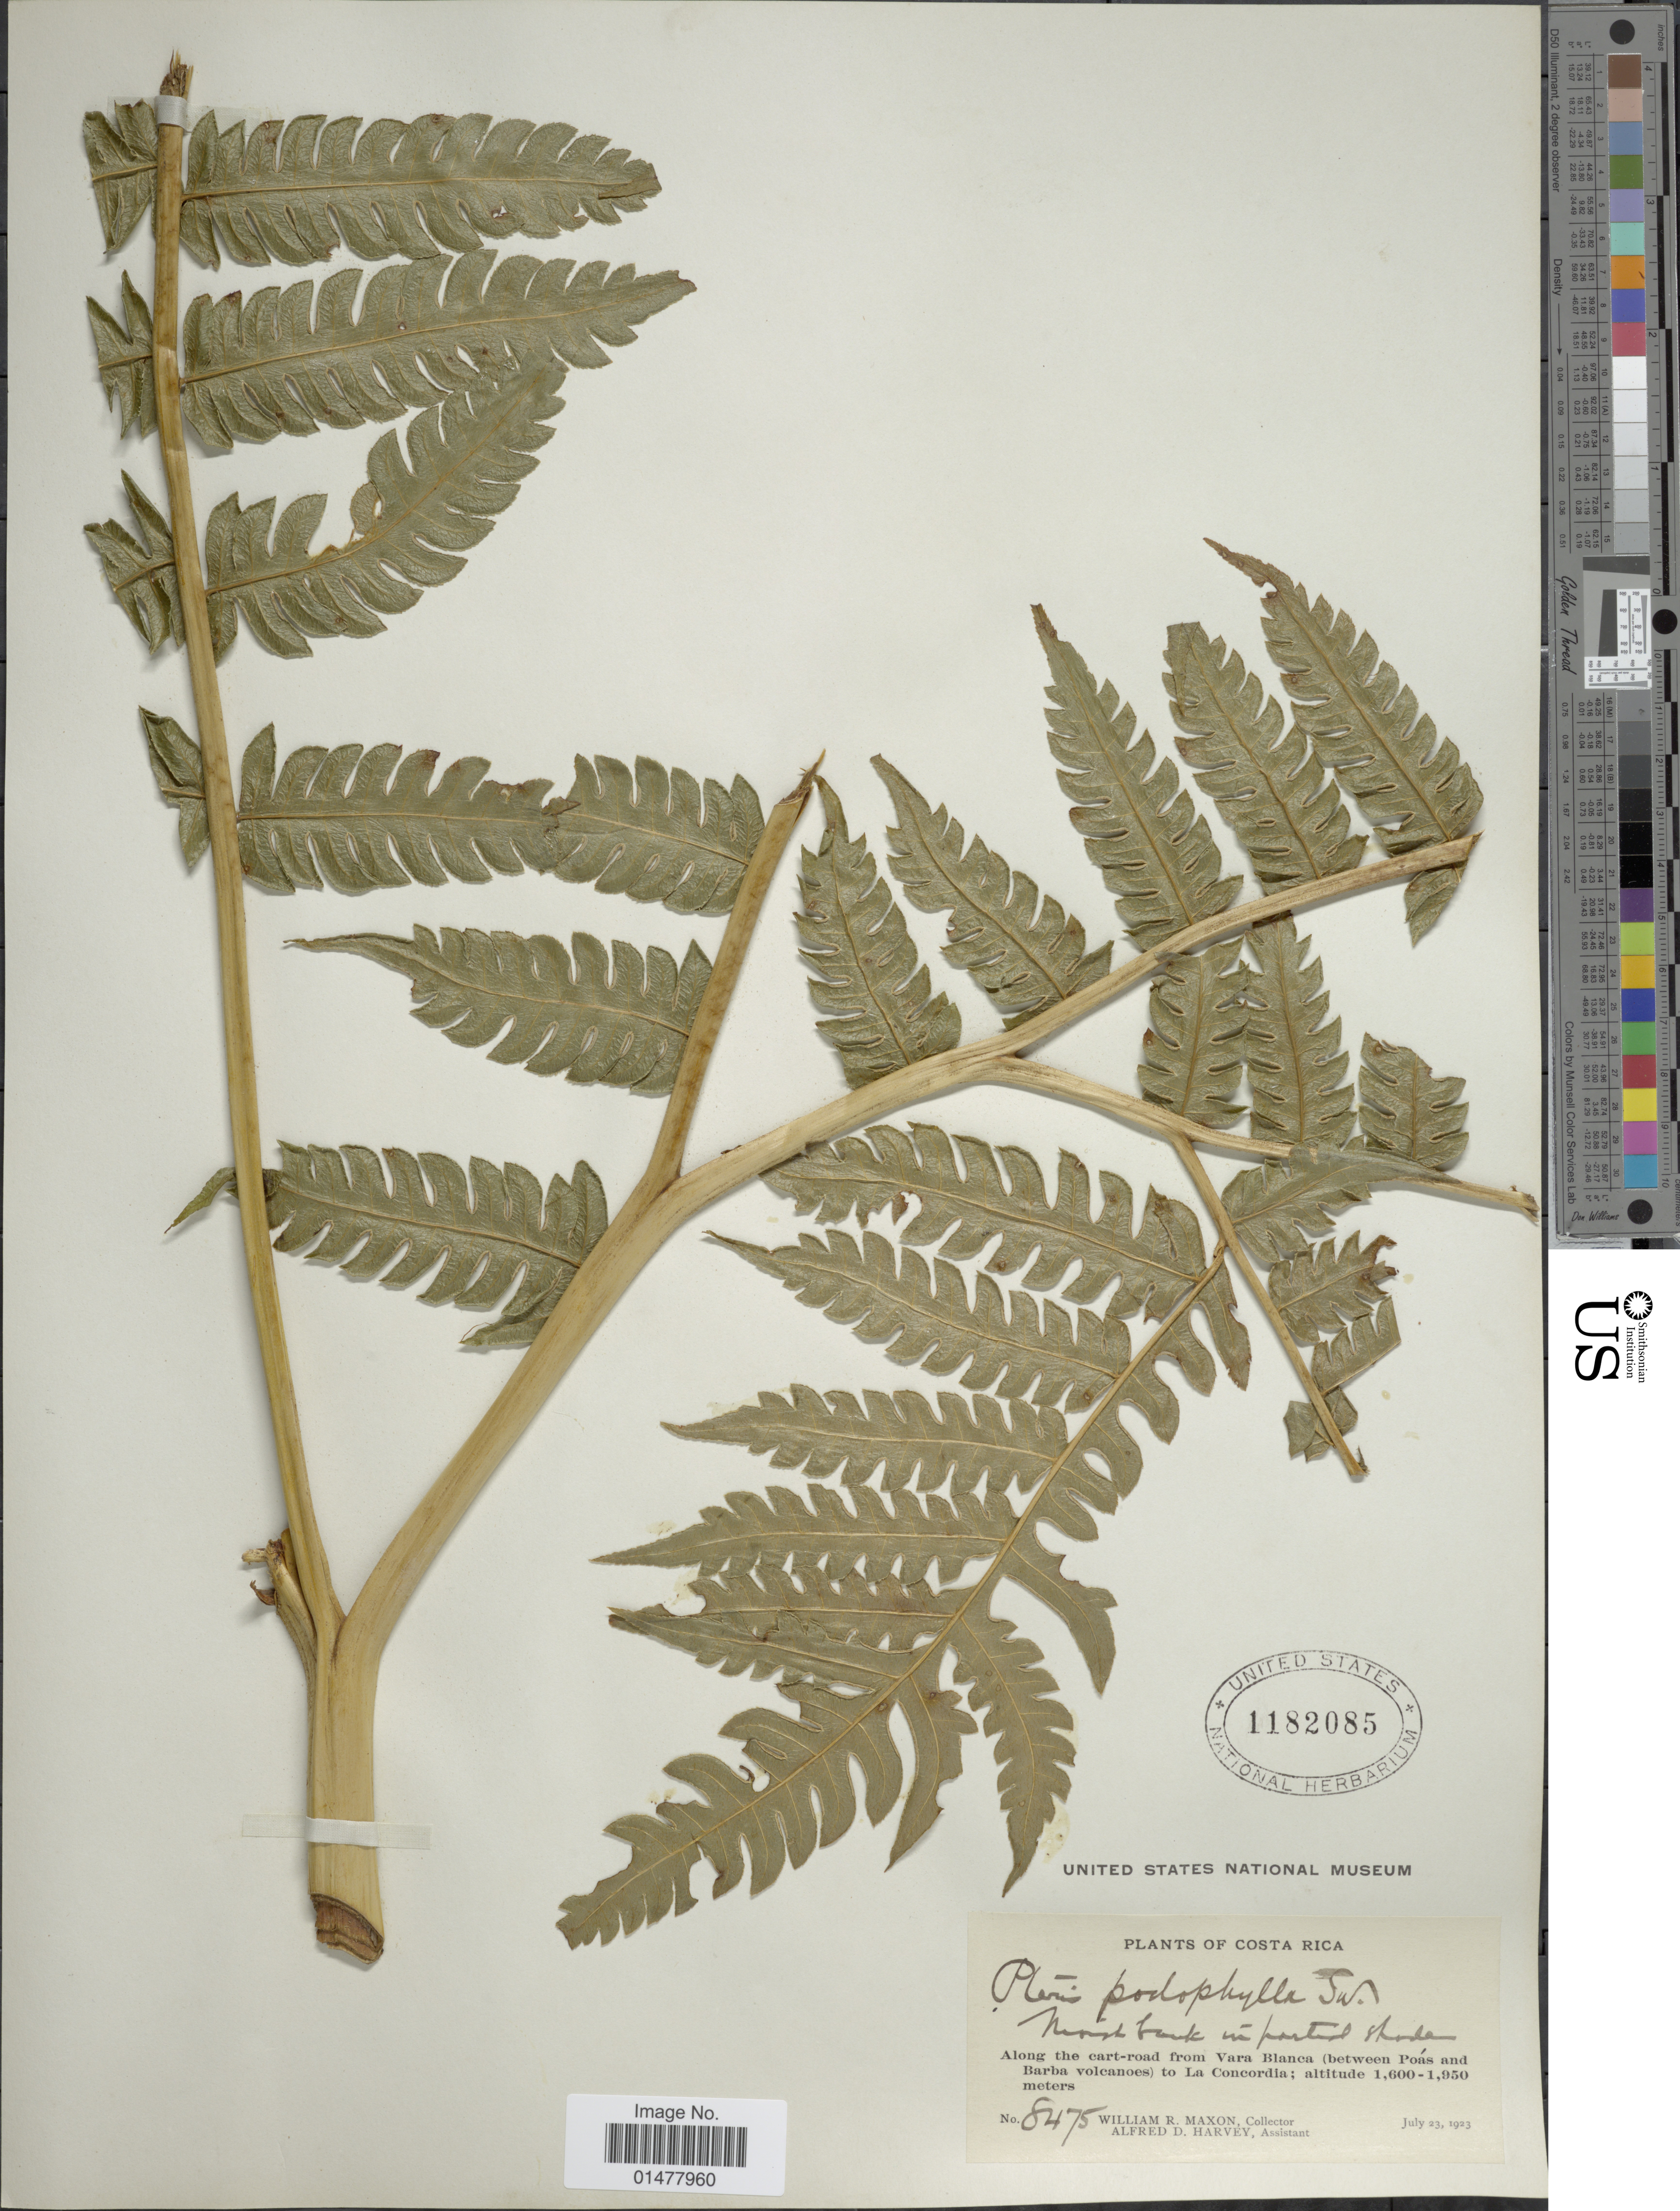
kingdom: Plantae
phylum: Tracheophyta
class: Polypodiopsida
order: Polypodiales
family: Pteridaceae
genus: Pteris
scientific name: Pteris podophylla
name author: Sw.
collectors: W. R. Maxon & A. D. Harvey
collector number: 8475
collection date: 1923-07-23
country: Costa Rica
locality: Along the cart-road from Vara Blanca(between Poas and Barba volcanoes) to la Concordia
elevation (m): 1600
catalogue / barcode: US 1182085